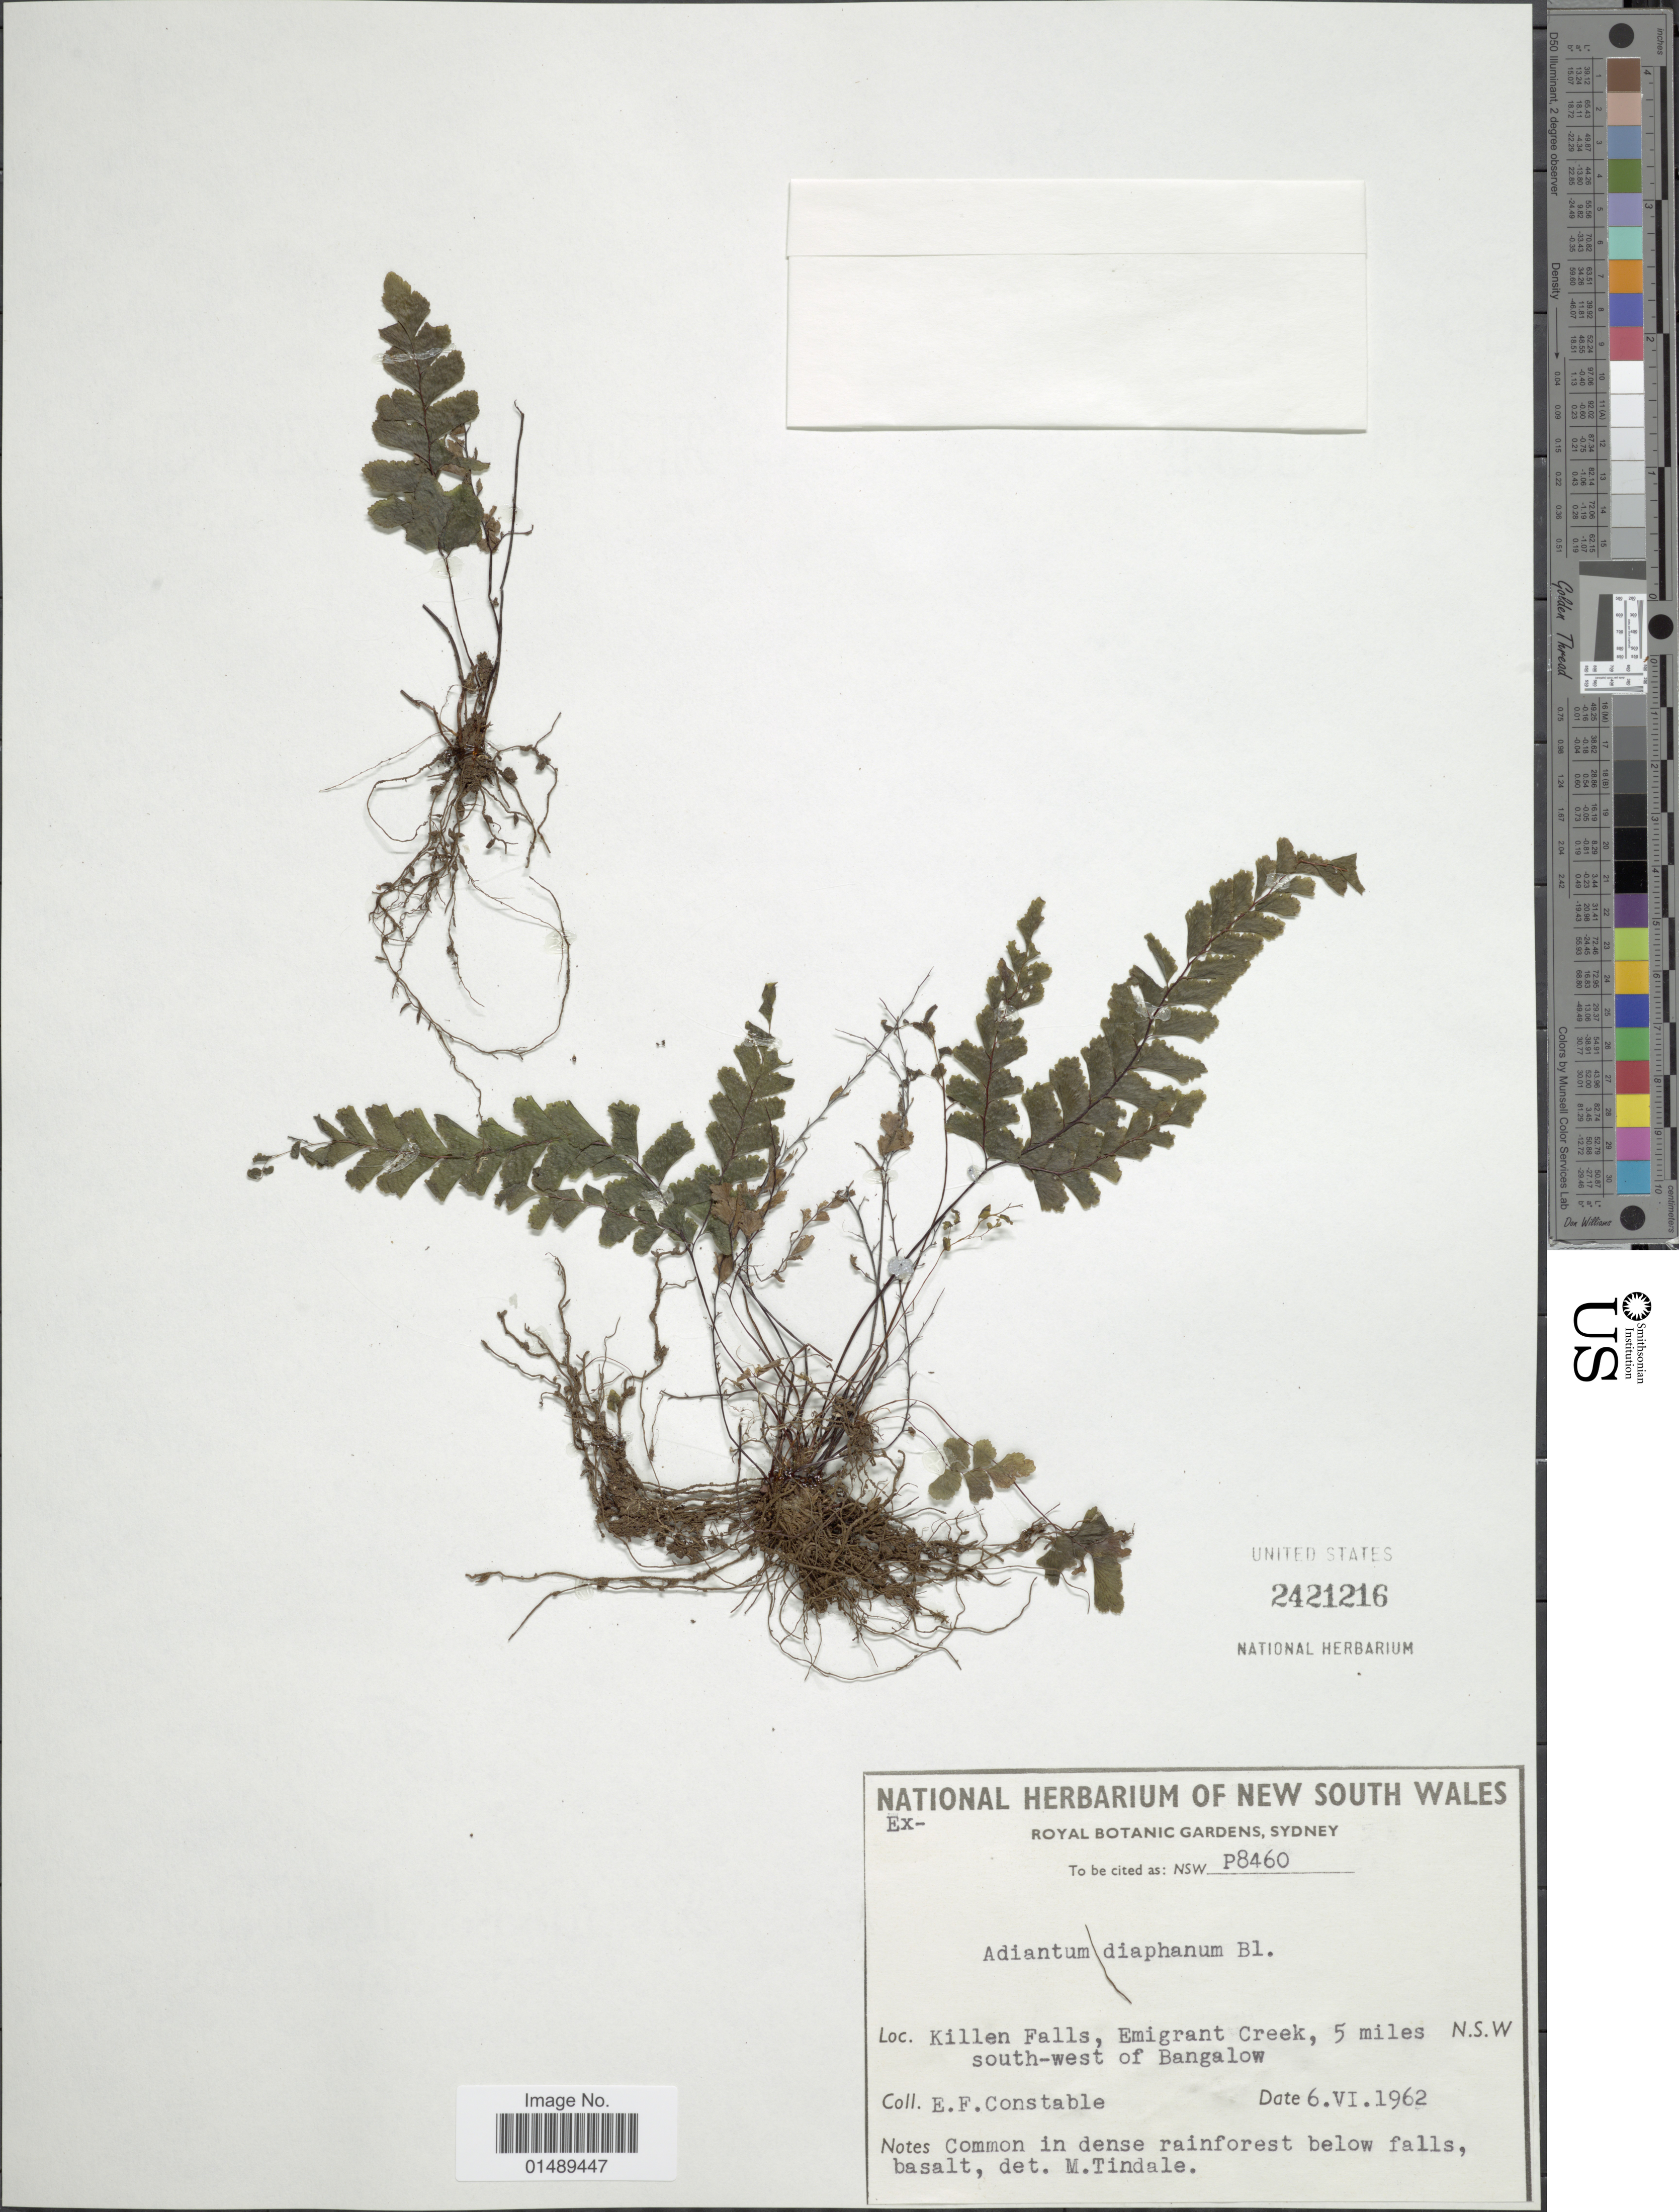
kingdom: Plantae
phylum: Tracheophyta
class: Polypodiopsida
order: Polypodiales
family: Pteridaceae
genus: Adiantum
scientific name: Adiantum diaphanum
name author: Blume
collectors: E. F. Constable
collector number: P8460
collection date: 1962-06-06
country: Australia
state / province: New South Wales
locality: Killen Falls, Emigrant Creek, 5 miles south-west of Bangalow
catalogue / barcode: US 2421216